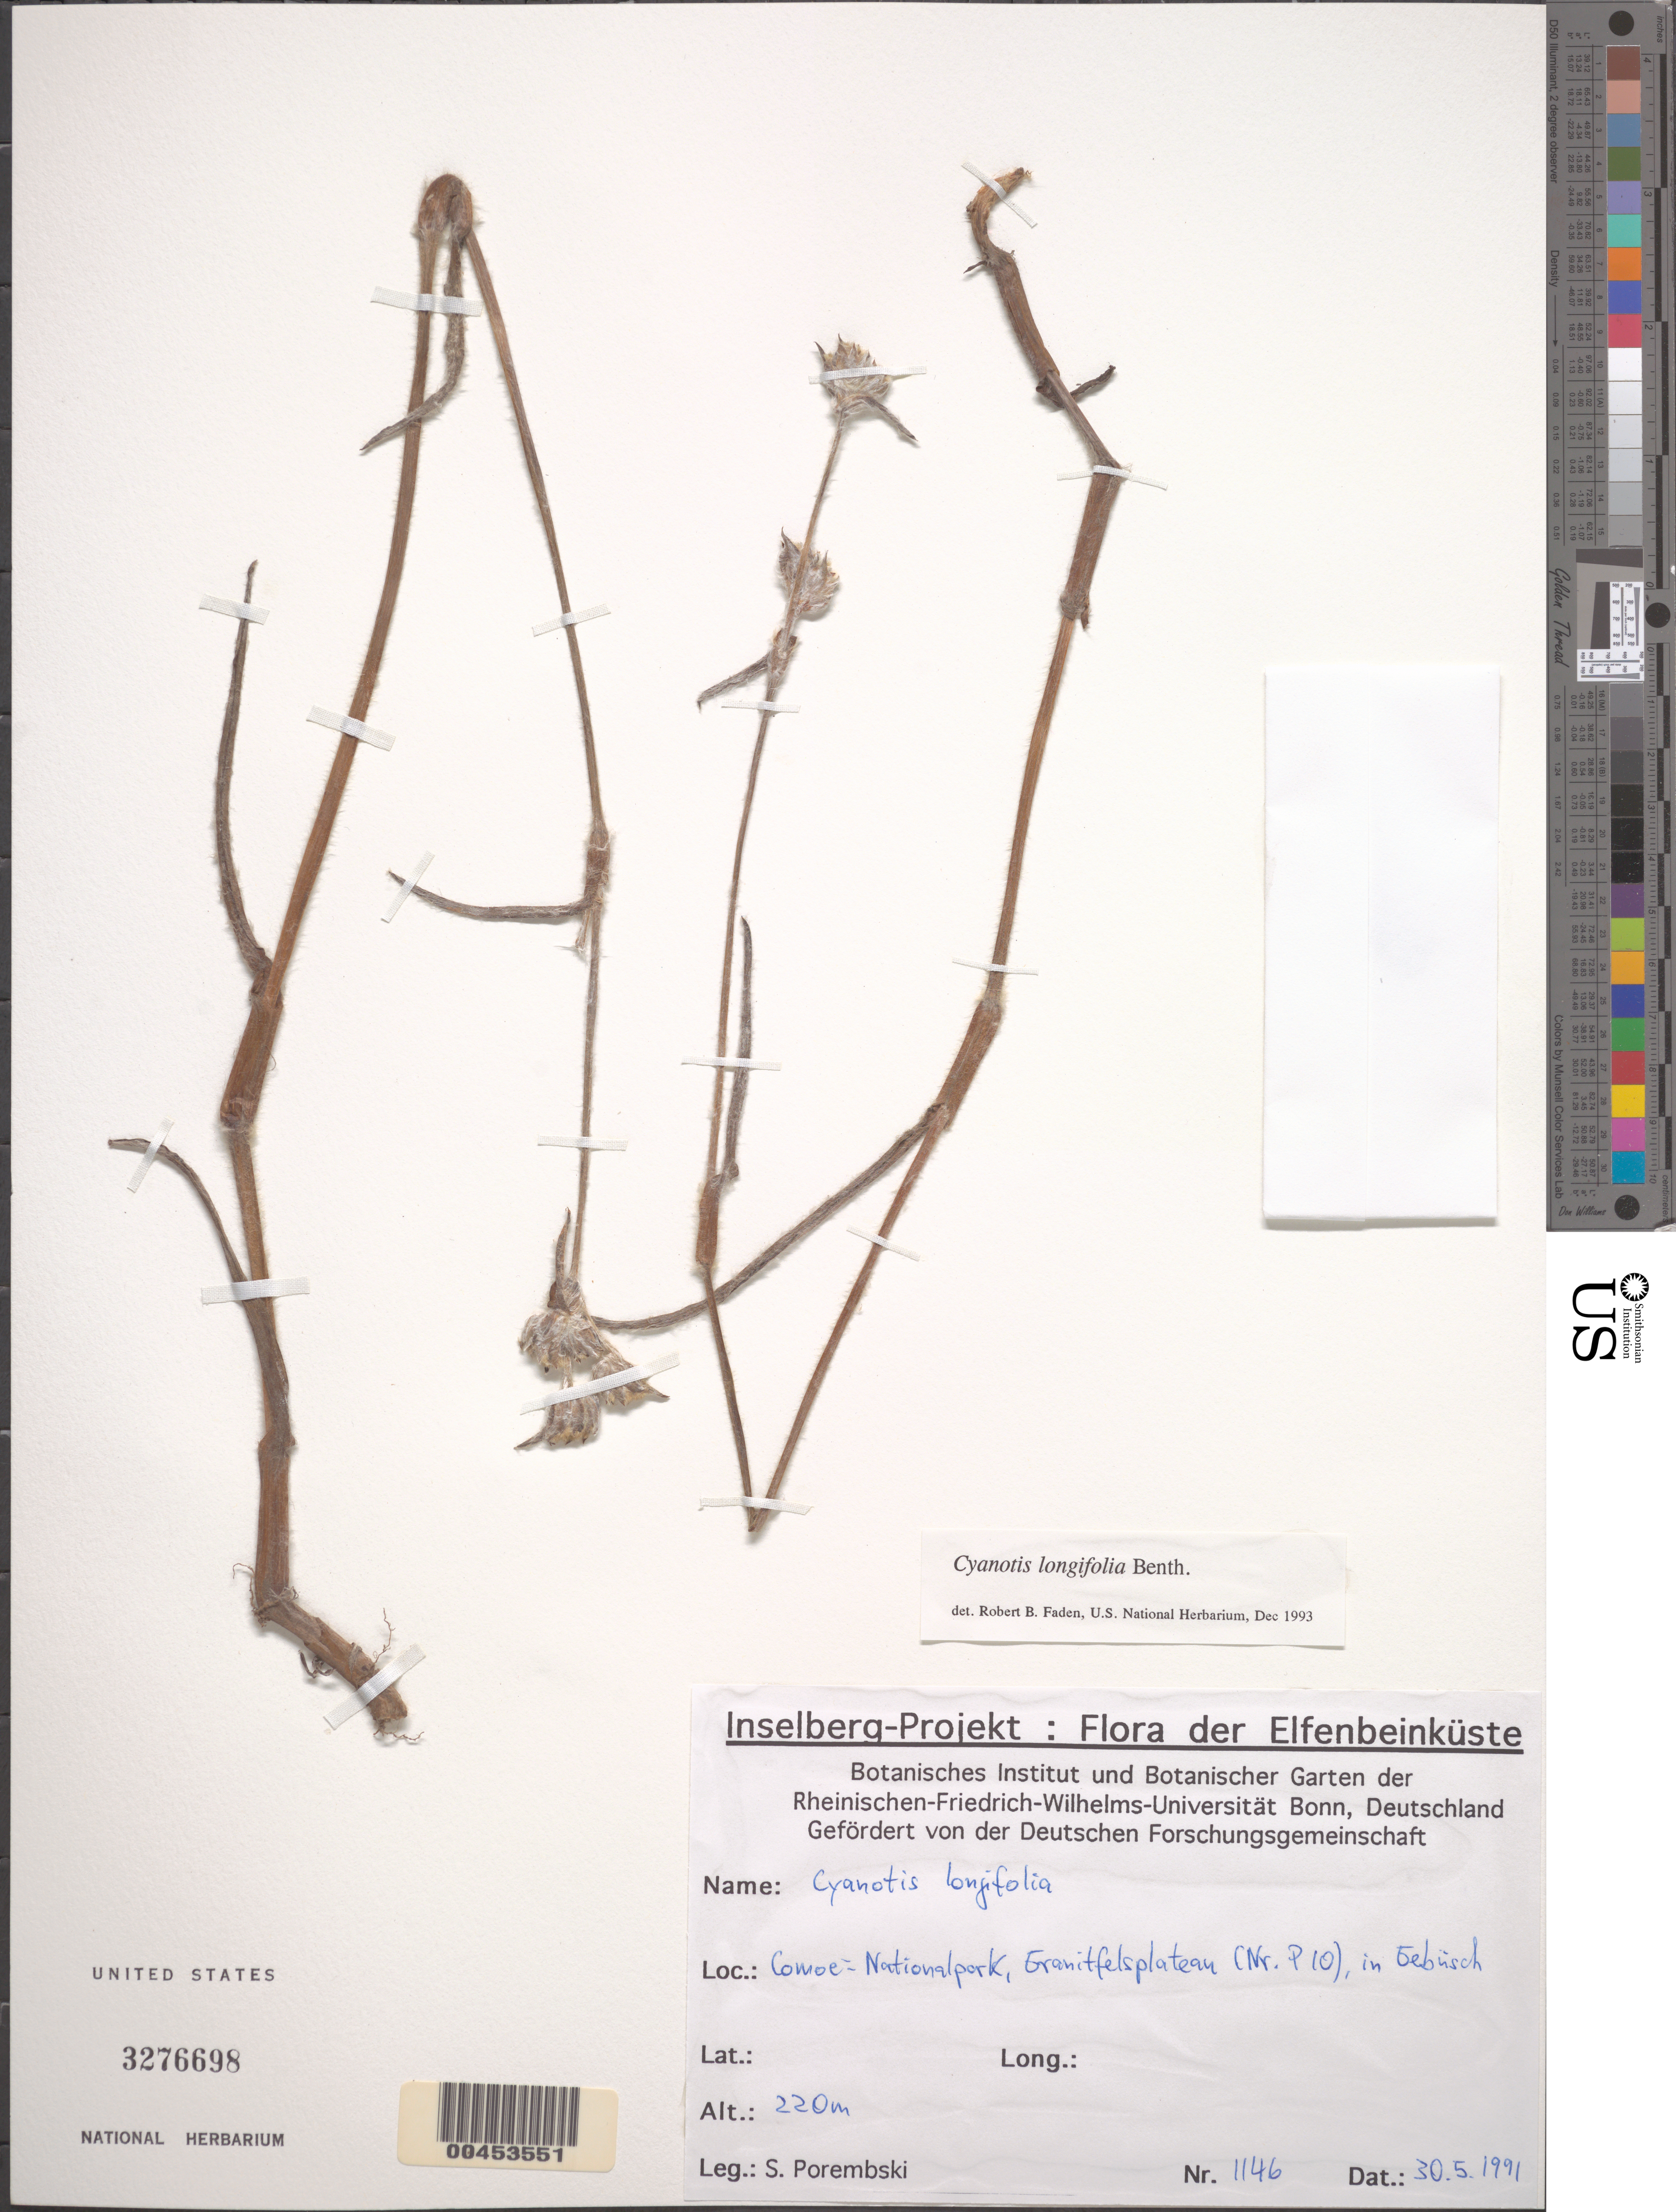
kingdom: Plantae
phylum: Tracheophyta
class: Liliopsida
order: Commelinales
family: Commelinaceae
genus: Cyanotis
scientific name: Cyanotis longifolia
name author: Benth.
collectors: S. Porembski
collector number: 1146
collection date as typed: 30 May 1991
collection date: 1991-05-30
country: Ivory Coast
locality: Comoe National Park, (nr. p10)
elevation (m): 220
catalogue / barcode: US 3276698